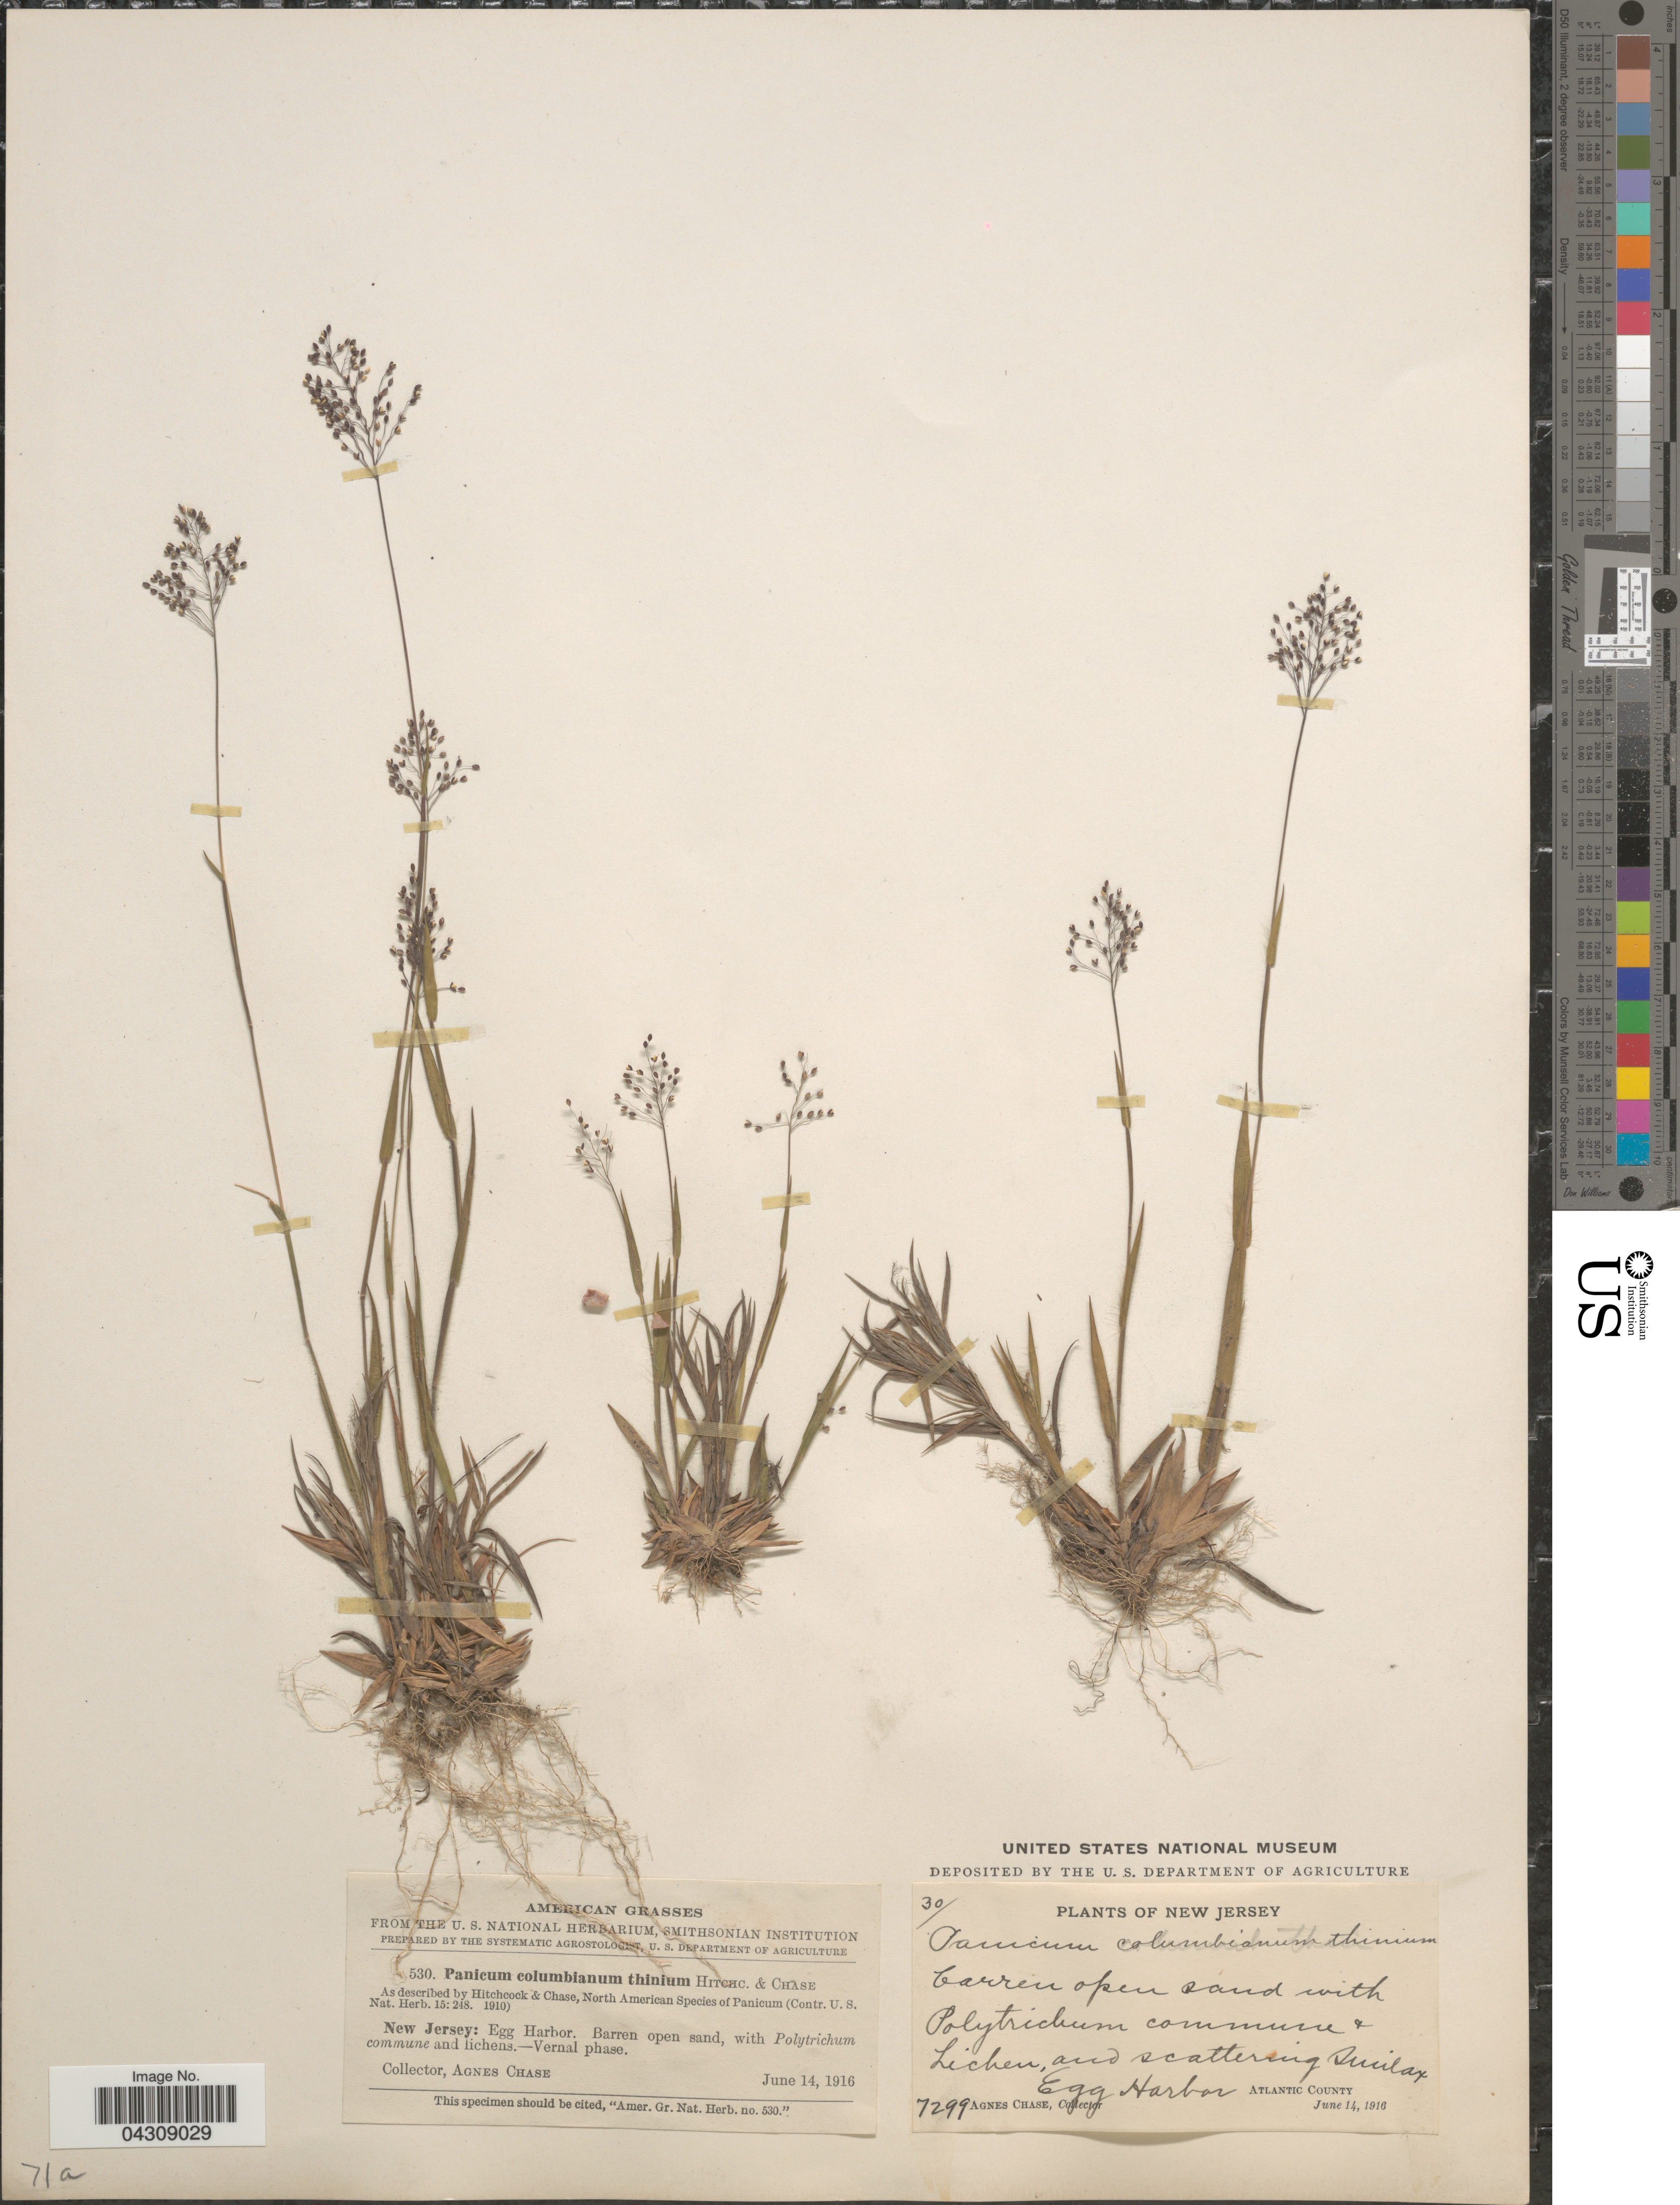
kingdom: Plantae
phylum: Tracheophyta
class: Liliopsida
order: Poales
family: Poaceae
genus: Dichanthelium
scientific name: Dichanthelium acuminatum var. acuminatum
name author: (Sw.) Gould & C.A. Clark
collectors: A. Chase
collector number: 530/7299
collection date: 1916-06-14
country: United States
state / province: New Jersey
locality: Egg Harbor. Atlantic County.